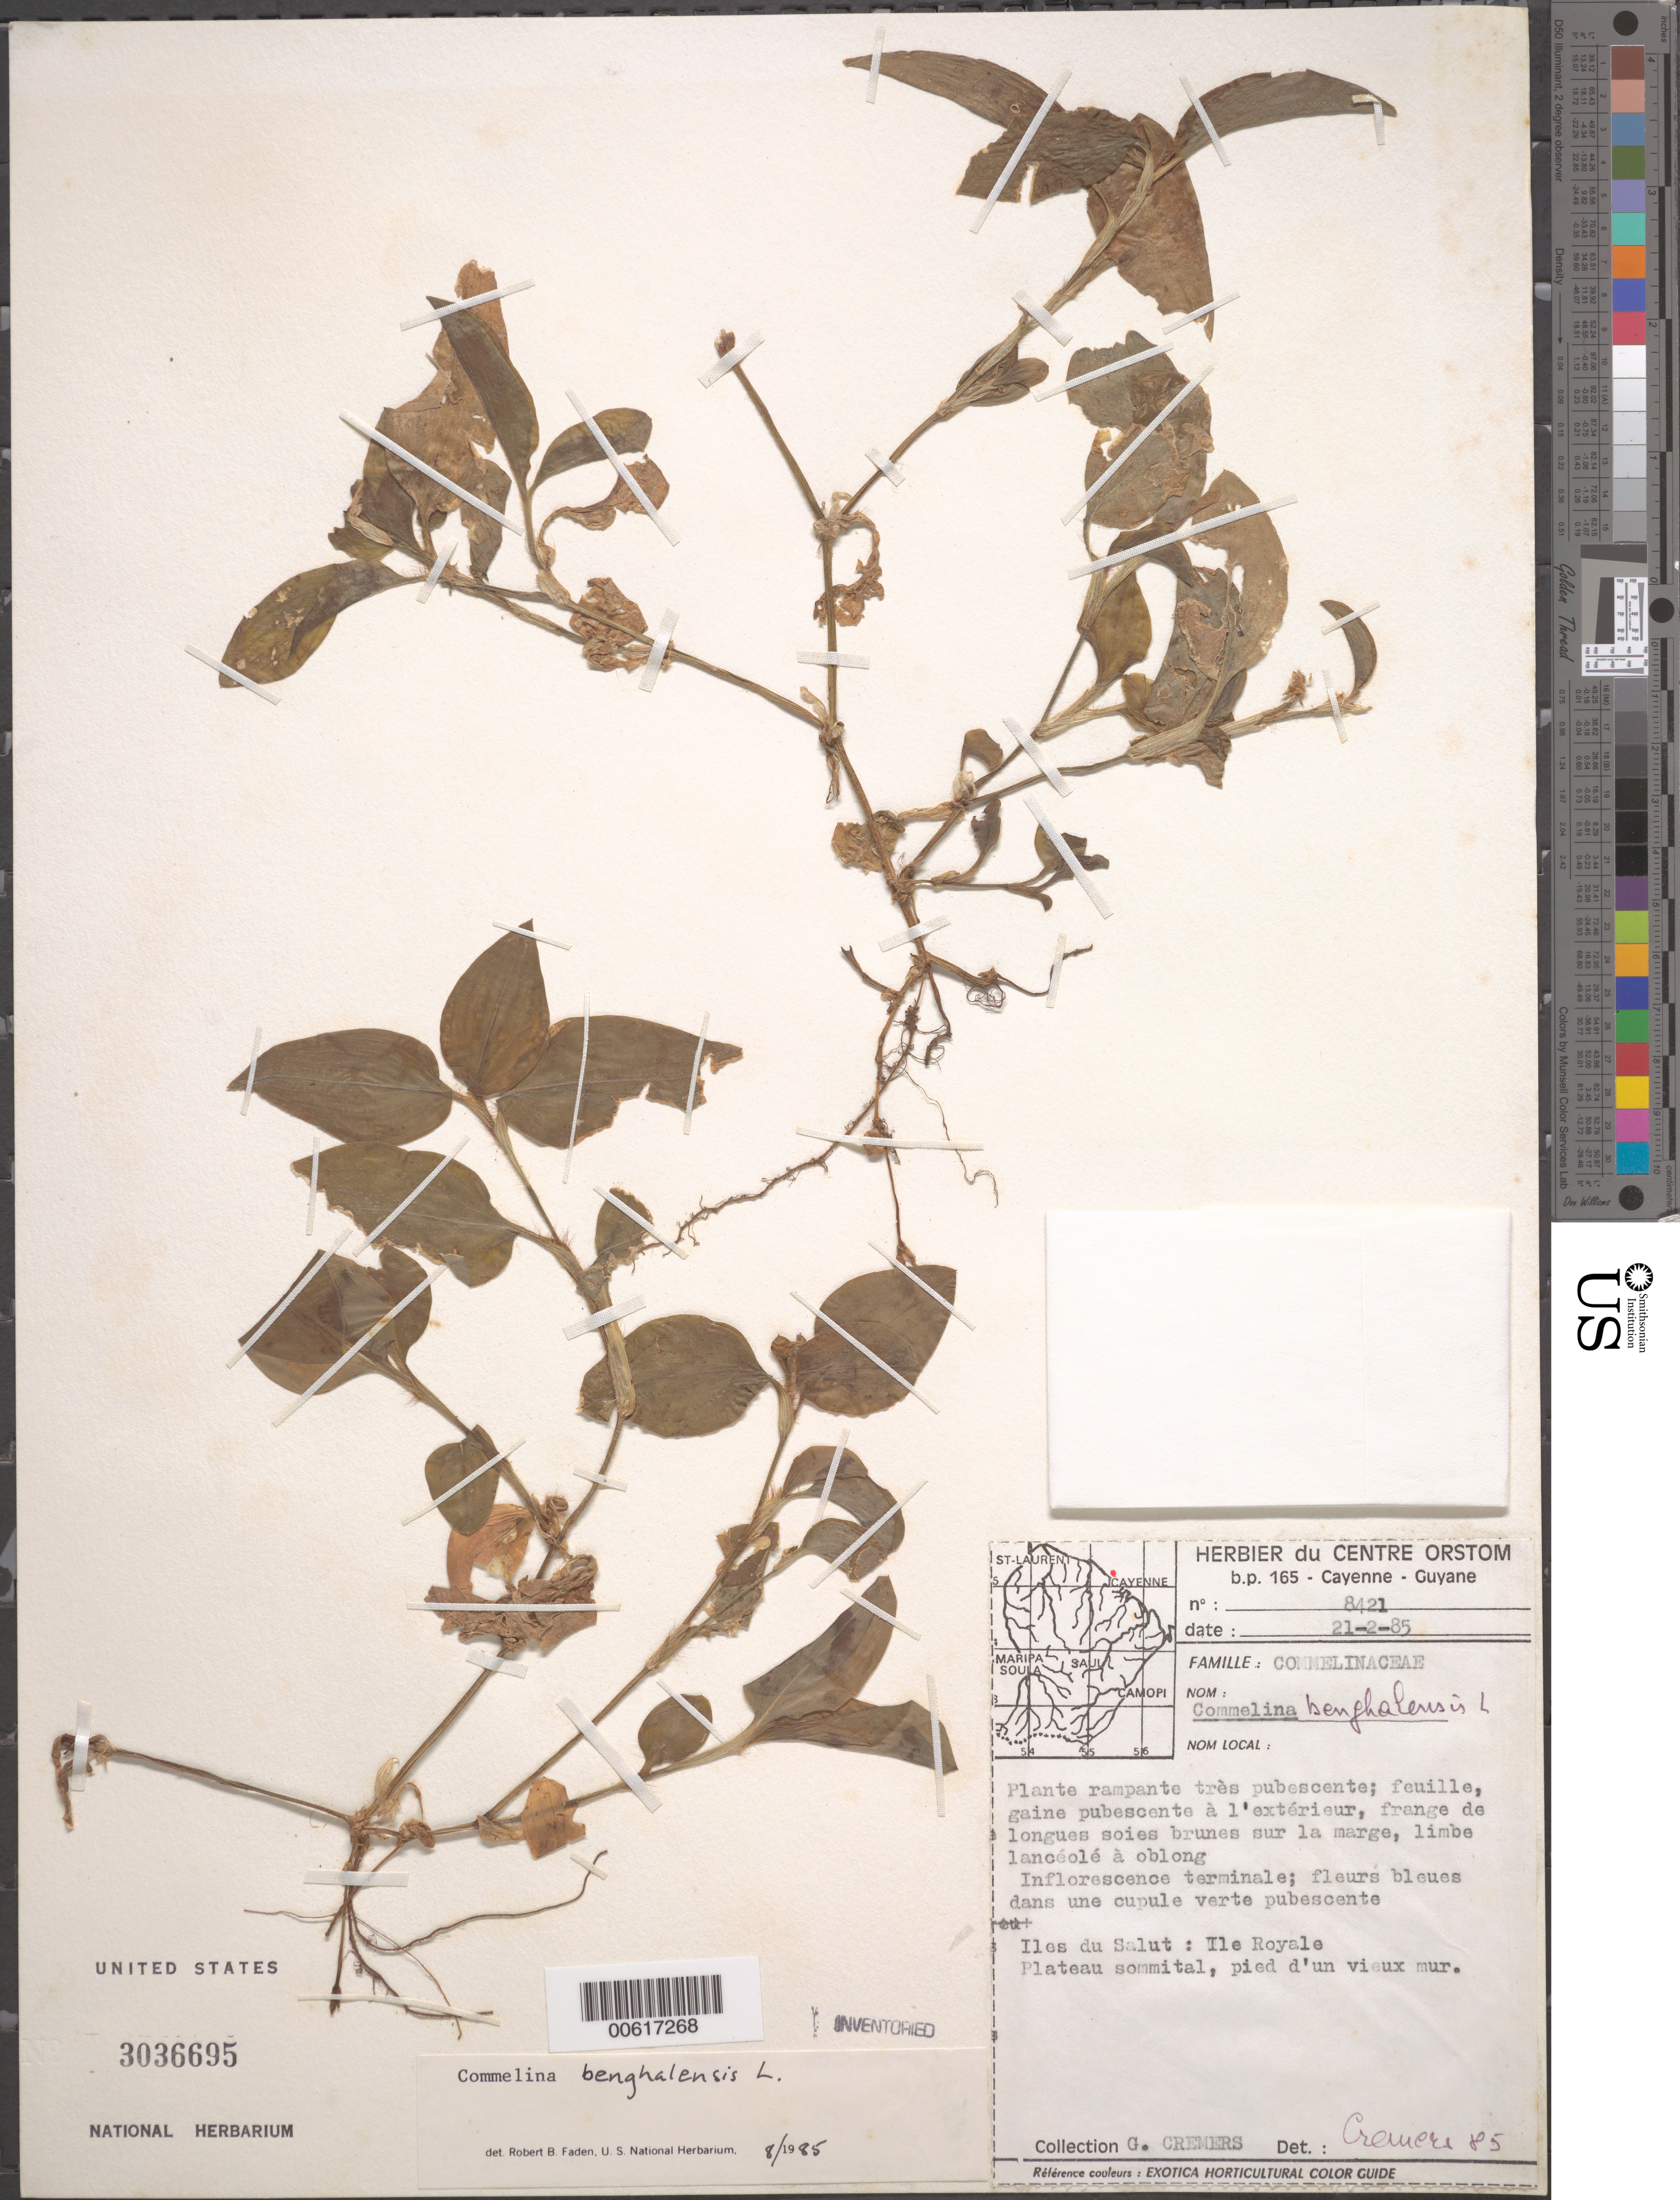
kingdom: Plantae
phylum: Tracheophyta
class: Liliopsida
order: Commelinales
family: Commelinaceae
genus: Commelina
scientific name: Commelina benghalensis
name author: L.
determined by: Faden, Robert B., (US), Smithsonian Institution - National Museum of Natural History (UNITED STATES)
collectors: G. Cremers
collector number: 8421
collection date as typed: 21 Feb 1985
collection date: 1985-02-21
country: French Guiana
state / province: Cayenne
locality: Iles du salut; ile royal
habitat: Plateau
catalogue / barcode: US 3036695